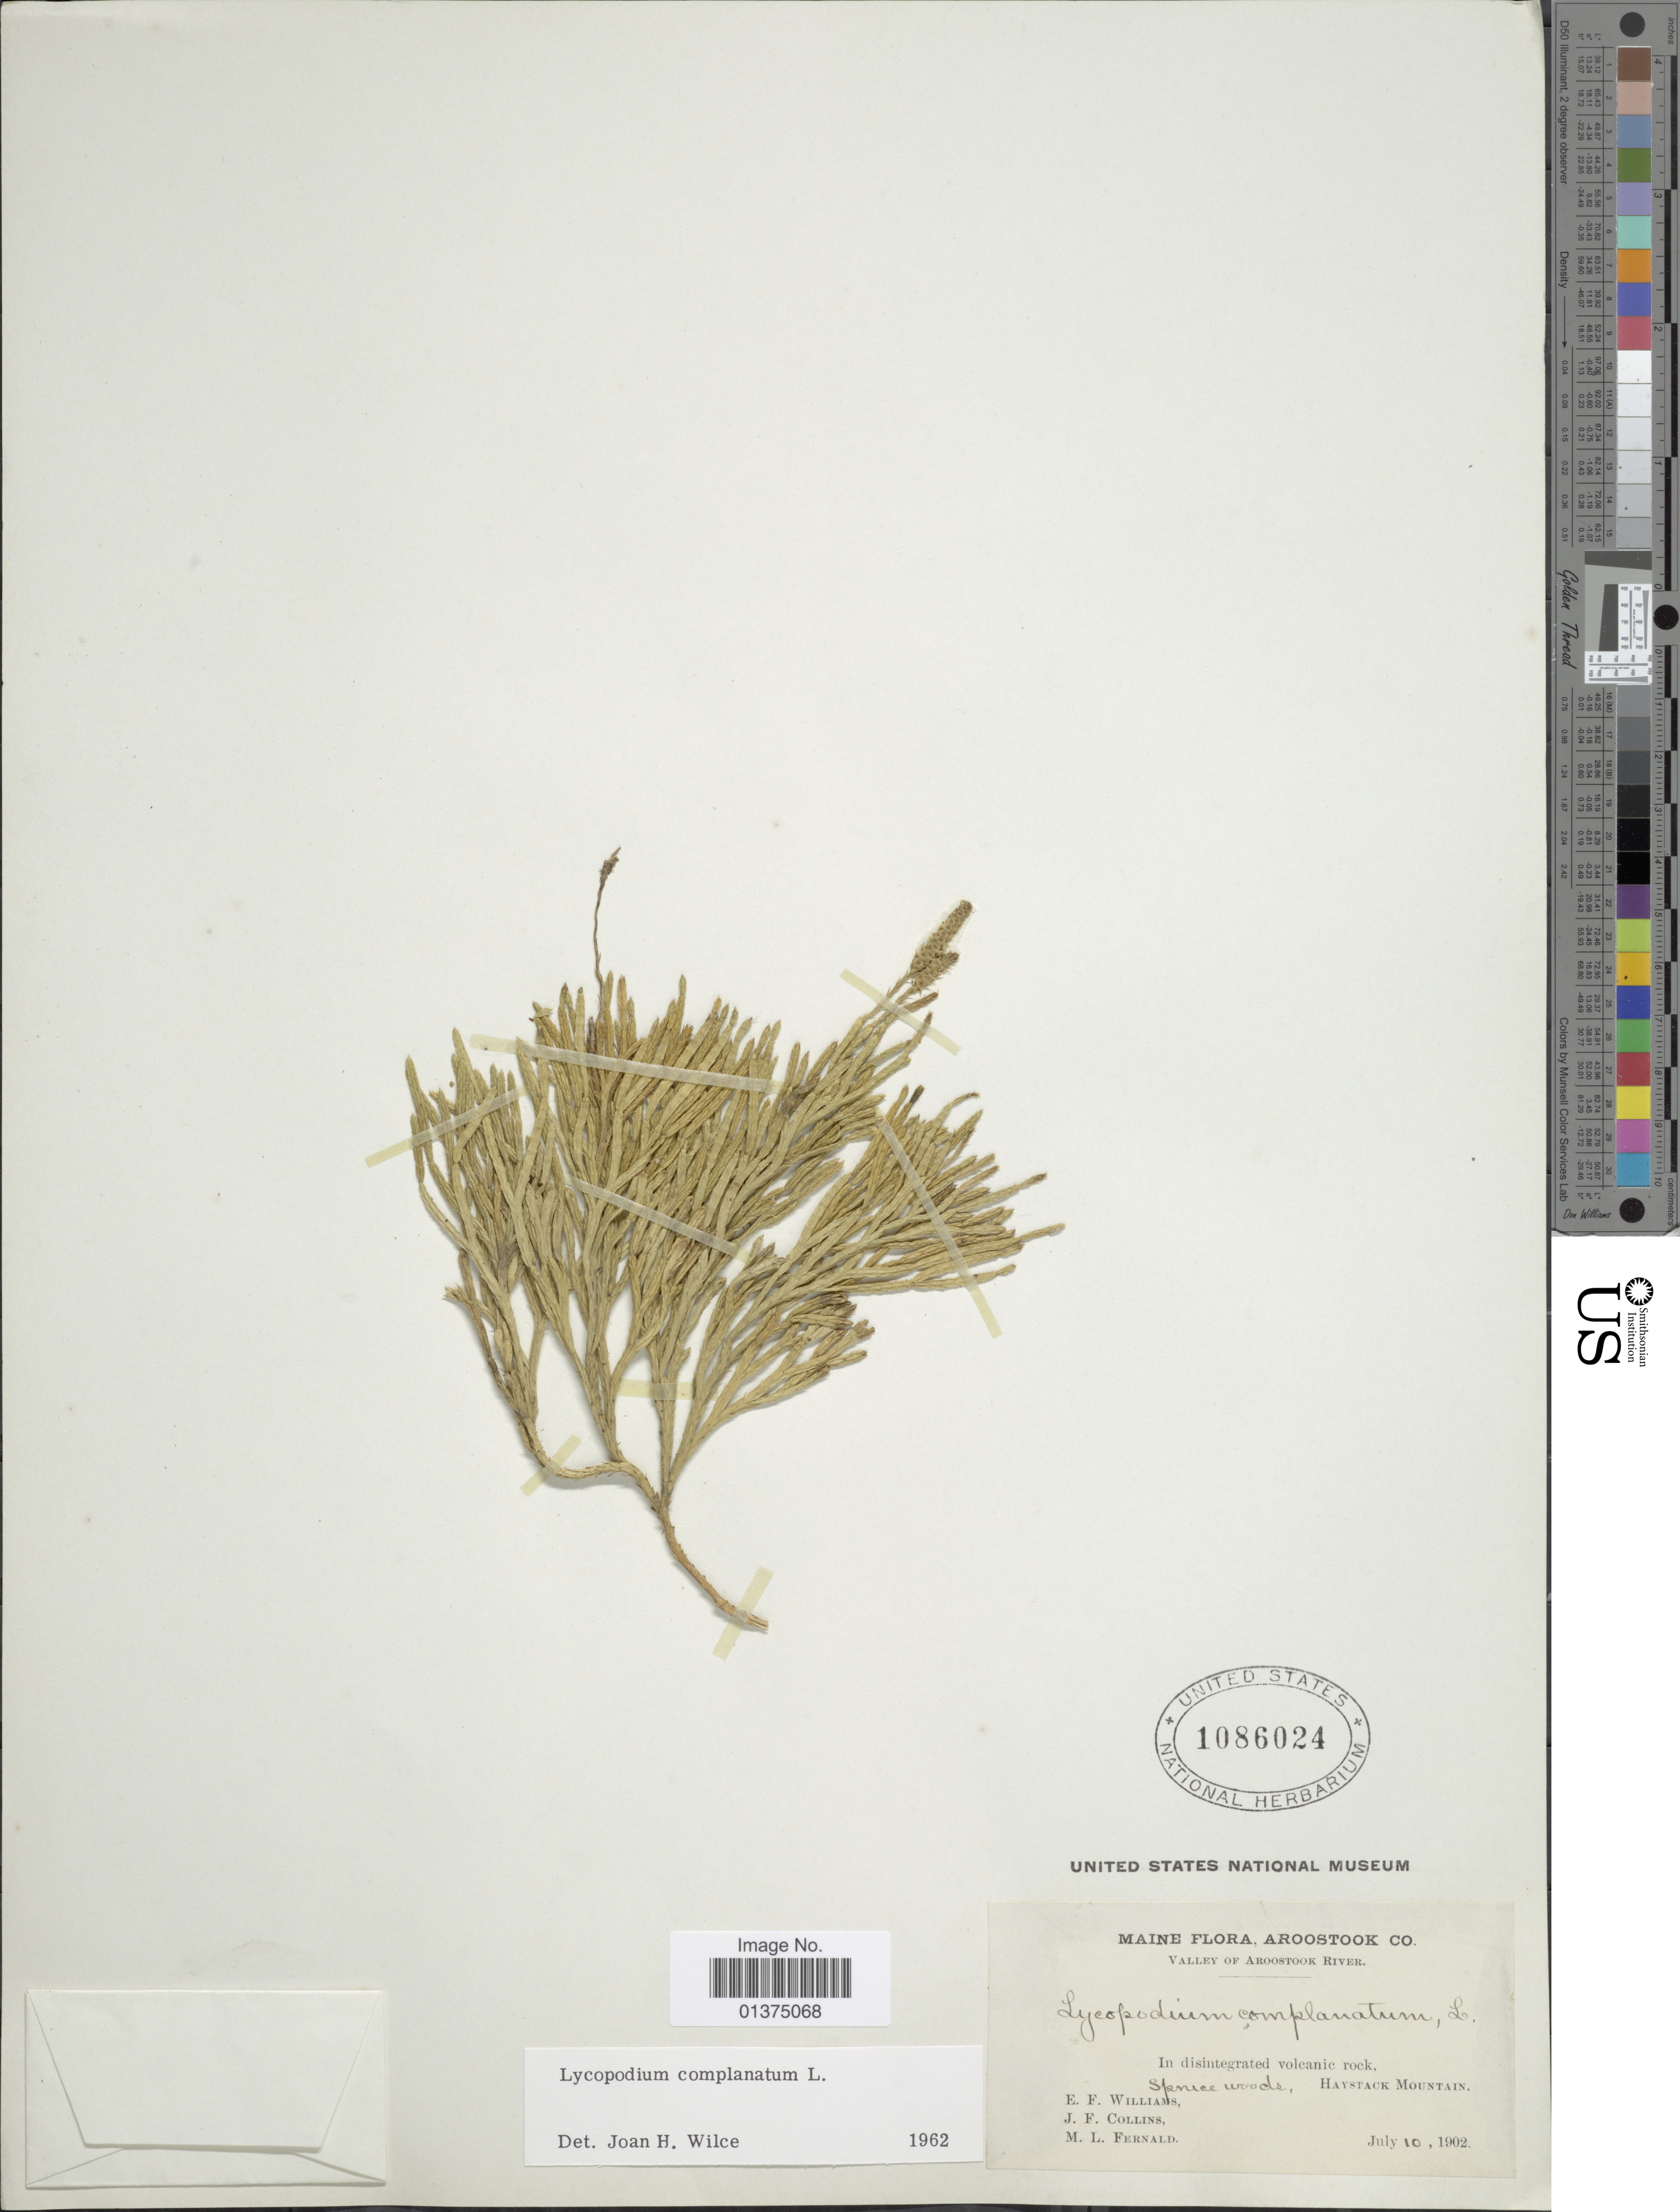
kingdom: Plantae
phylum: Tracheophyta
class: Lycopodiopsida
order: Lycopodiales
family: Lycopodiaceae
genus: Diphasiastrum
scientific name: Diphasiastrum complanatum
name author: (L.) Holub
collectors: E. Williams, J. Collins & M. L. Fernald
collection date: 1902-07-10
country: United States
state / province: Maine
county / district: Aroostook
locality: Aroostook Co, Valley of Aroostook River, Haystack Mountain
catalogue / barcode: US 1086024